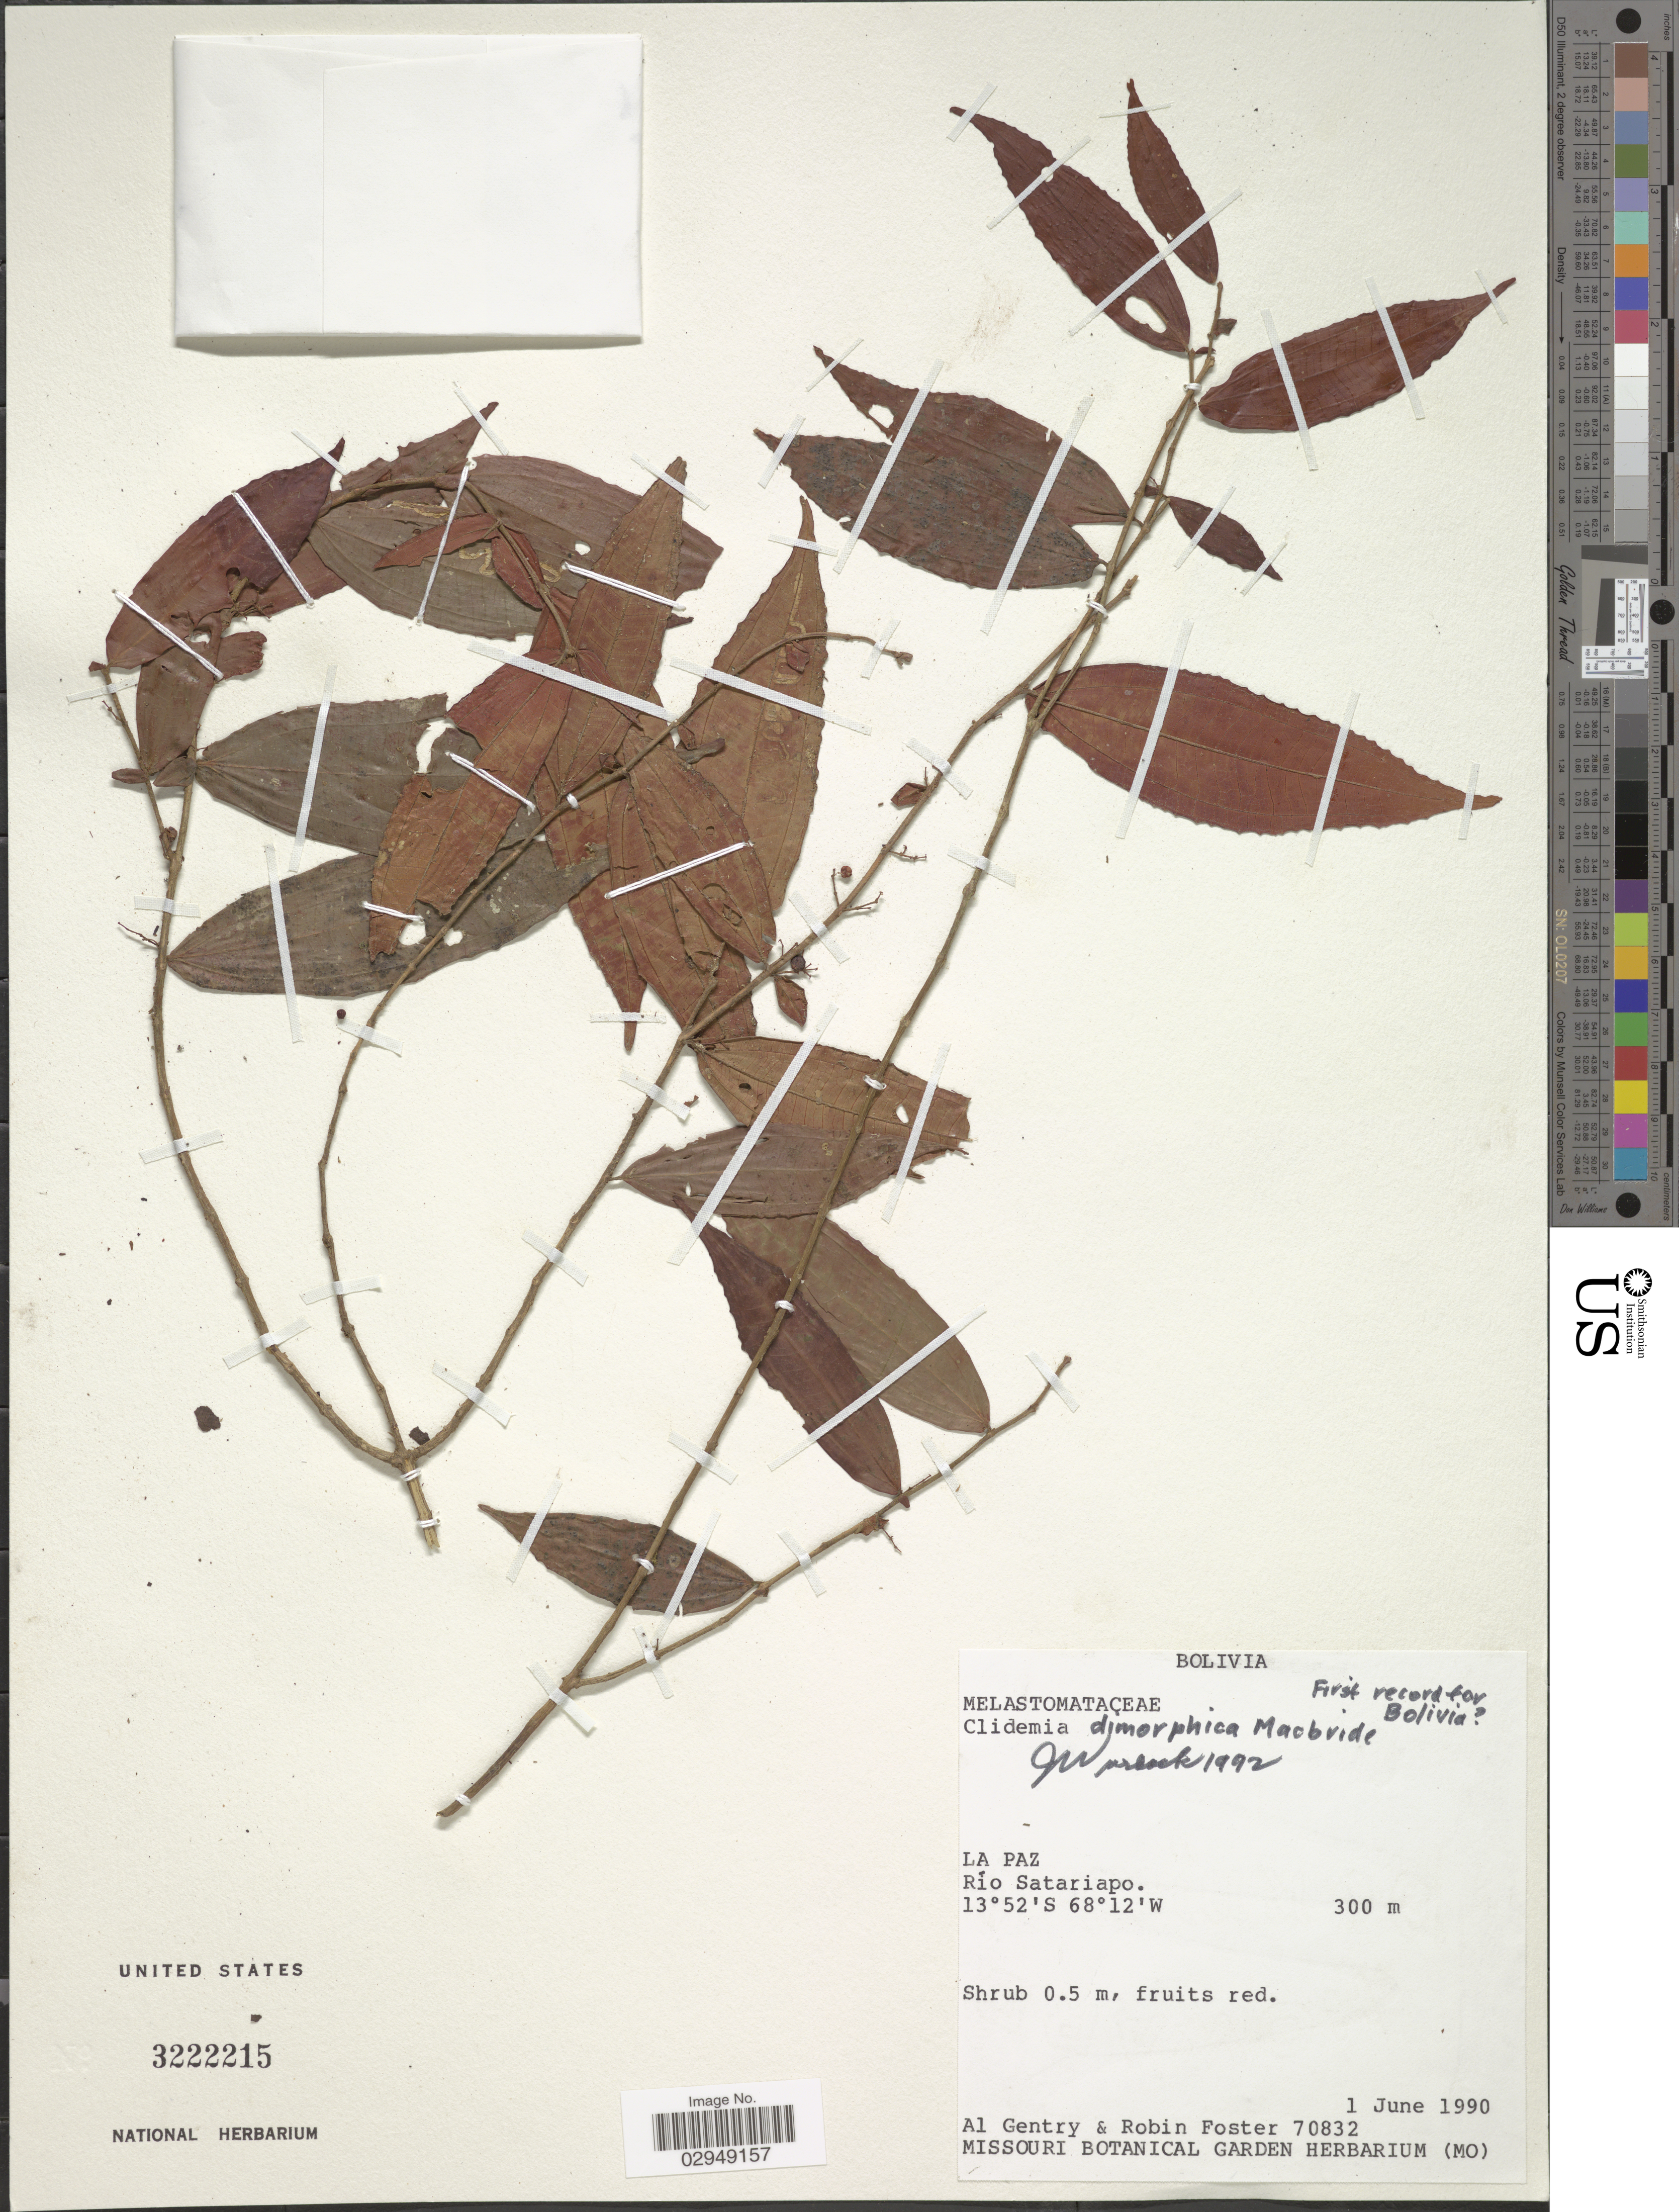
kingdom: Plantae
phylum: Tracheophyta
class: Magnoliopsida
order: Myrtales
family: Melastomataceae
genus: Clidemia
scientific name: Clidemia dimorphica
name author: J.F. Macbr.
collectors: A. H. Gentry & R. B. Foster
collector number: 70832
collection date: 1990-06-01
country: Bolivia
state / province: La Paz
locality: Río Satariapo.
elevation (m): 300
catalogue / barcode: US 3222215